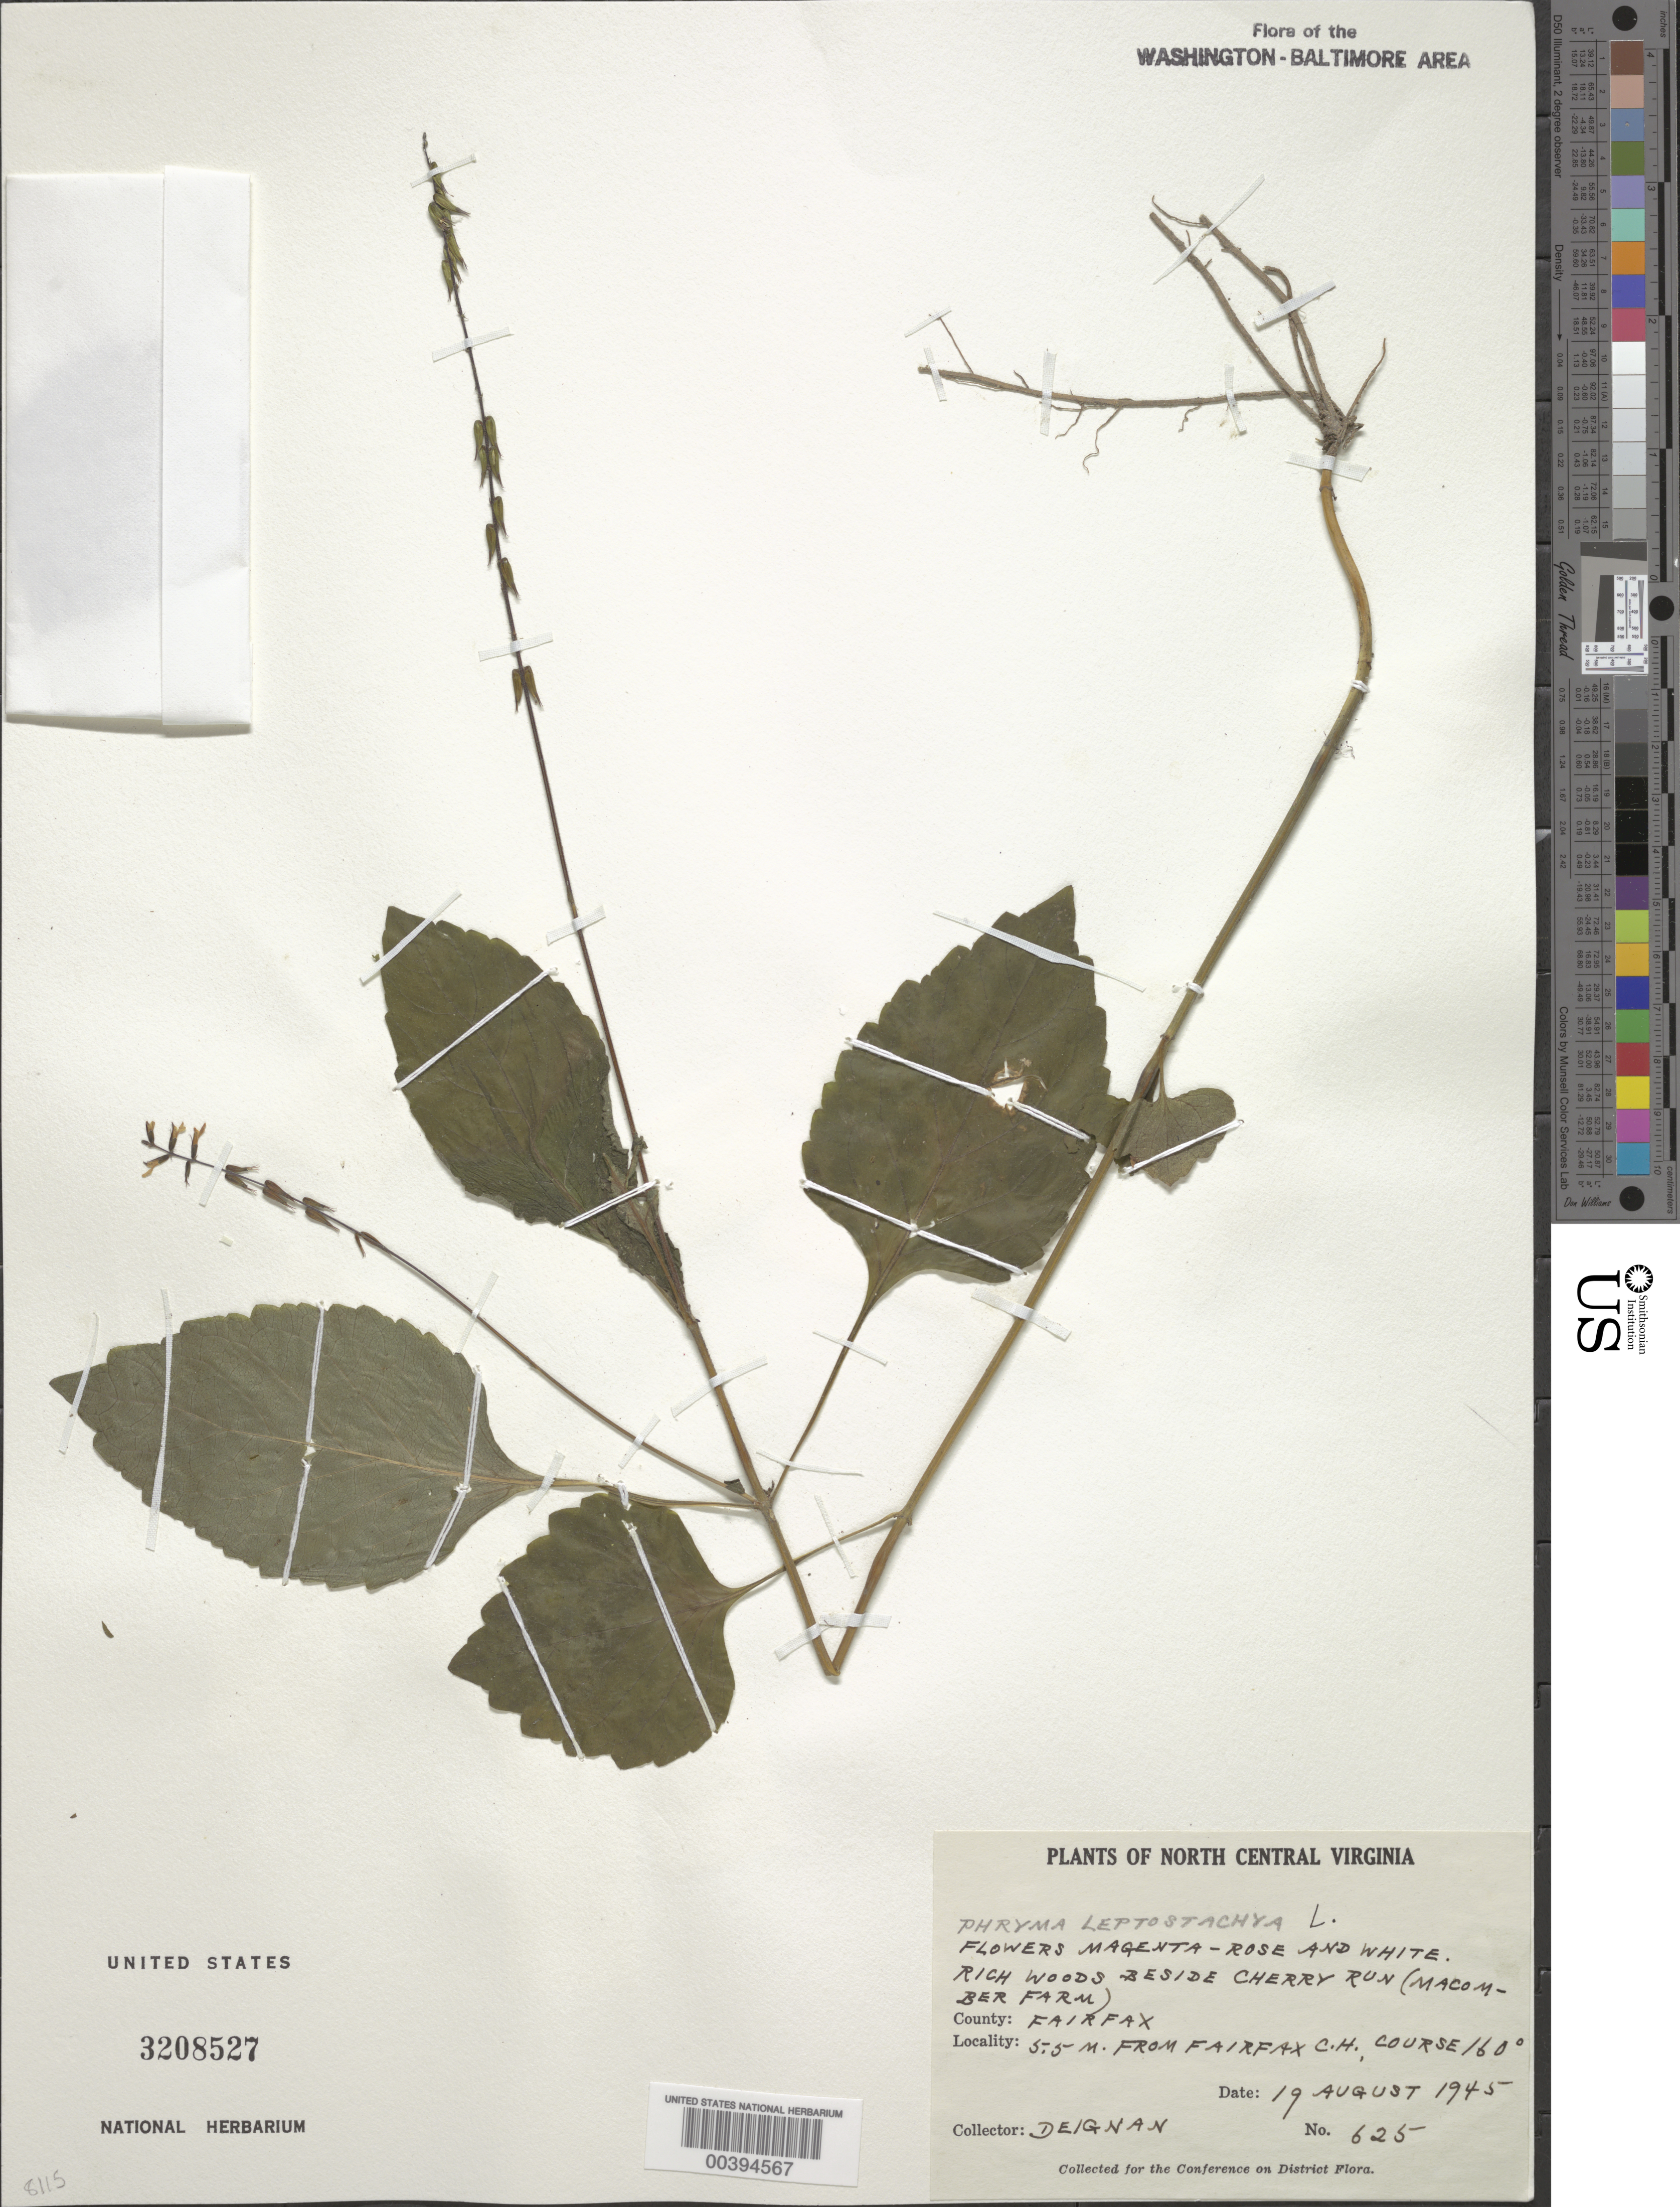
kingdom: Plantae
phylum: Tracheophyta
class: Magnoliopsida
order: Lamiales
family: Phrymaceae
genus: Phryma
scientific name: Phryma leptostachya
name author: L.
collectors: H. Deignan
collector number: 625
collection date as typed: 19 Aug 1945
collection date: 1945-08-19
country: United States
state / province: Virginia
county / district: Fairfax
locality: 5.5 M from Fairfax Court House, Cherry Run, Macomber Farm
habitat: Rich woods beside run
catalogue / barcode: US 3208527